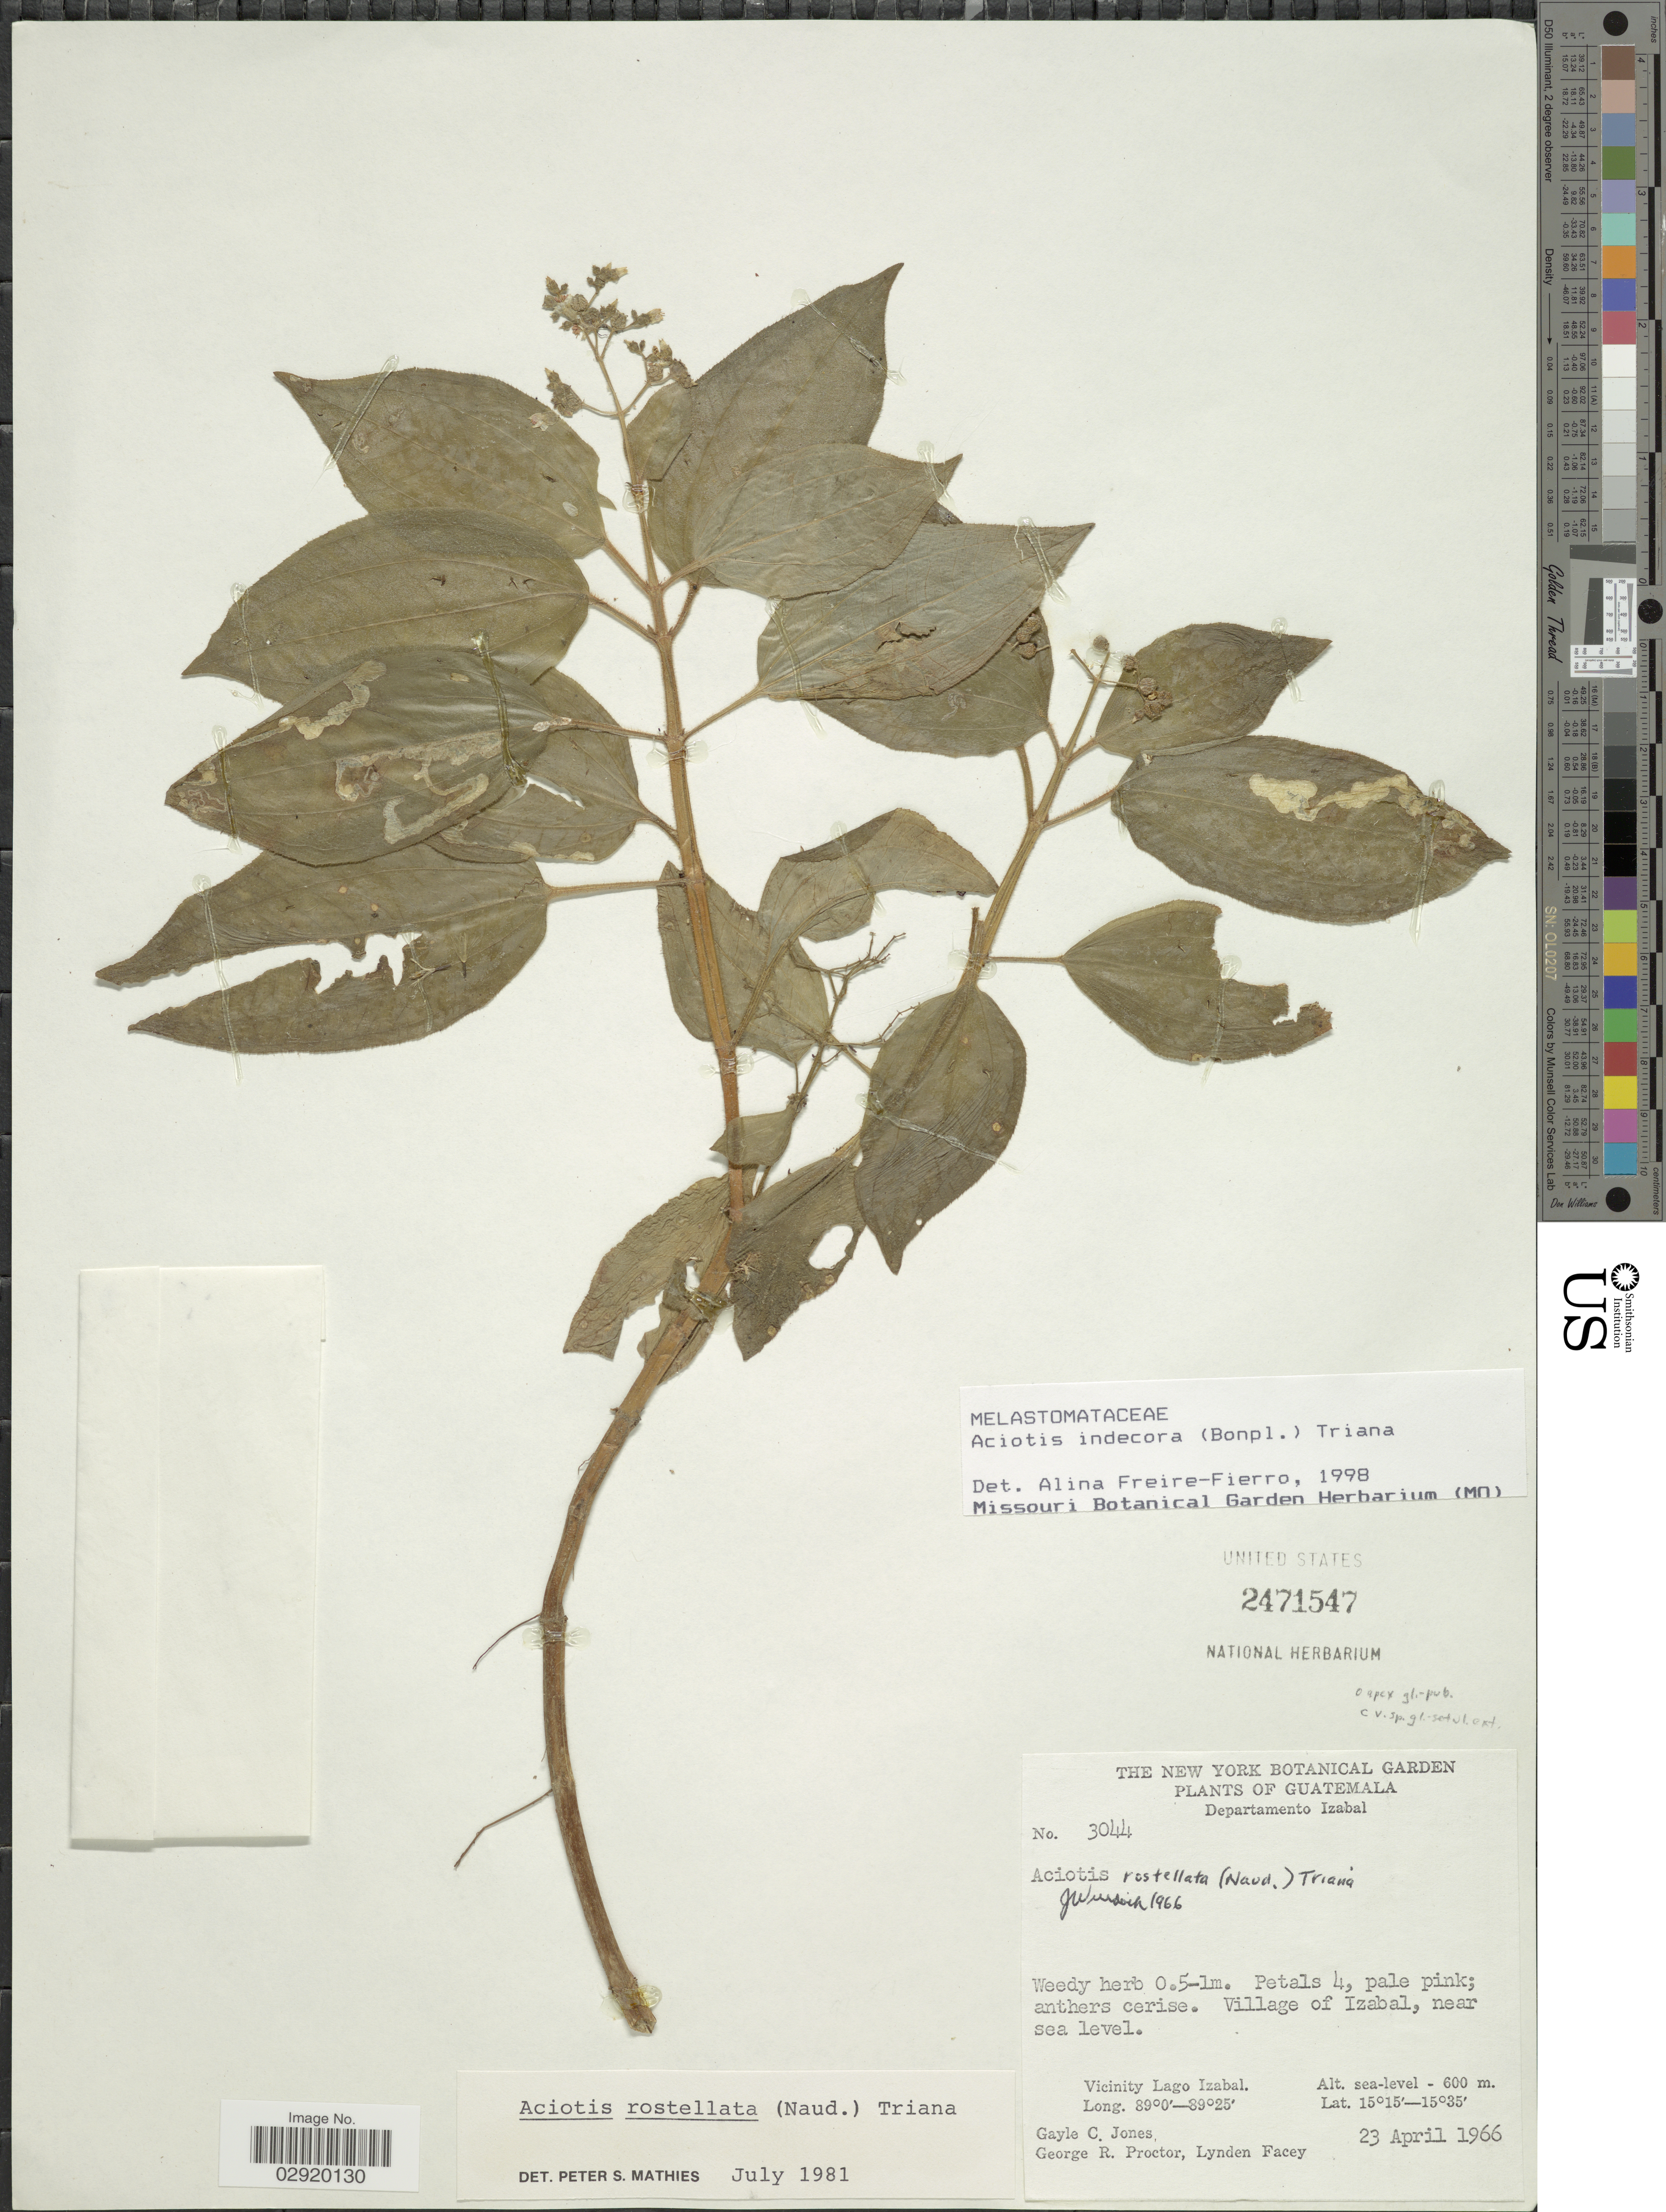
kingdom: Plantae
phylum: Tracheophyta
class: Magnoliopsida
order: Myrtales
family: Melastomataceae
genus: Aciotis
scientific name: Aciotis indecora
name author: (Bonpl.) Triana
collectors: G. C. Jones, G. R. Proctor & L. Facey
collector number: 3044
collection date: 1966-04-23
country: Guatemala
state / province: Izabal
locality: Departamento Izabal. Village of Izabal.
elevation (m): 0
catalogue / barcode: US 2471547